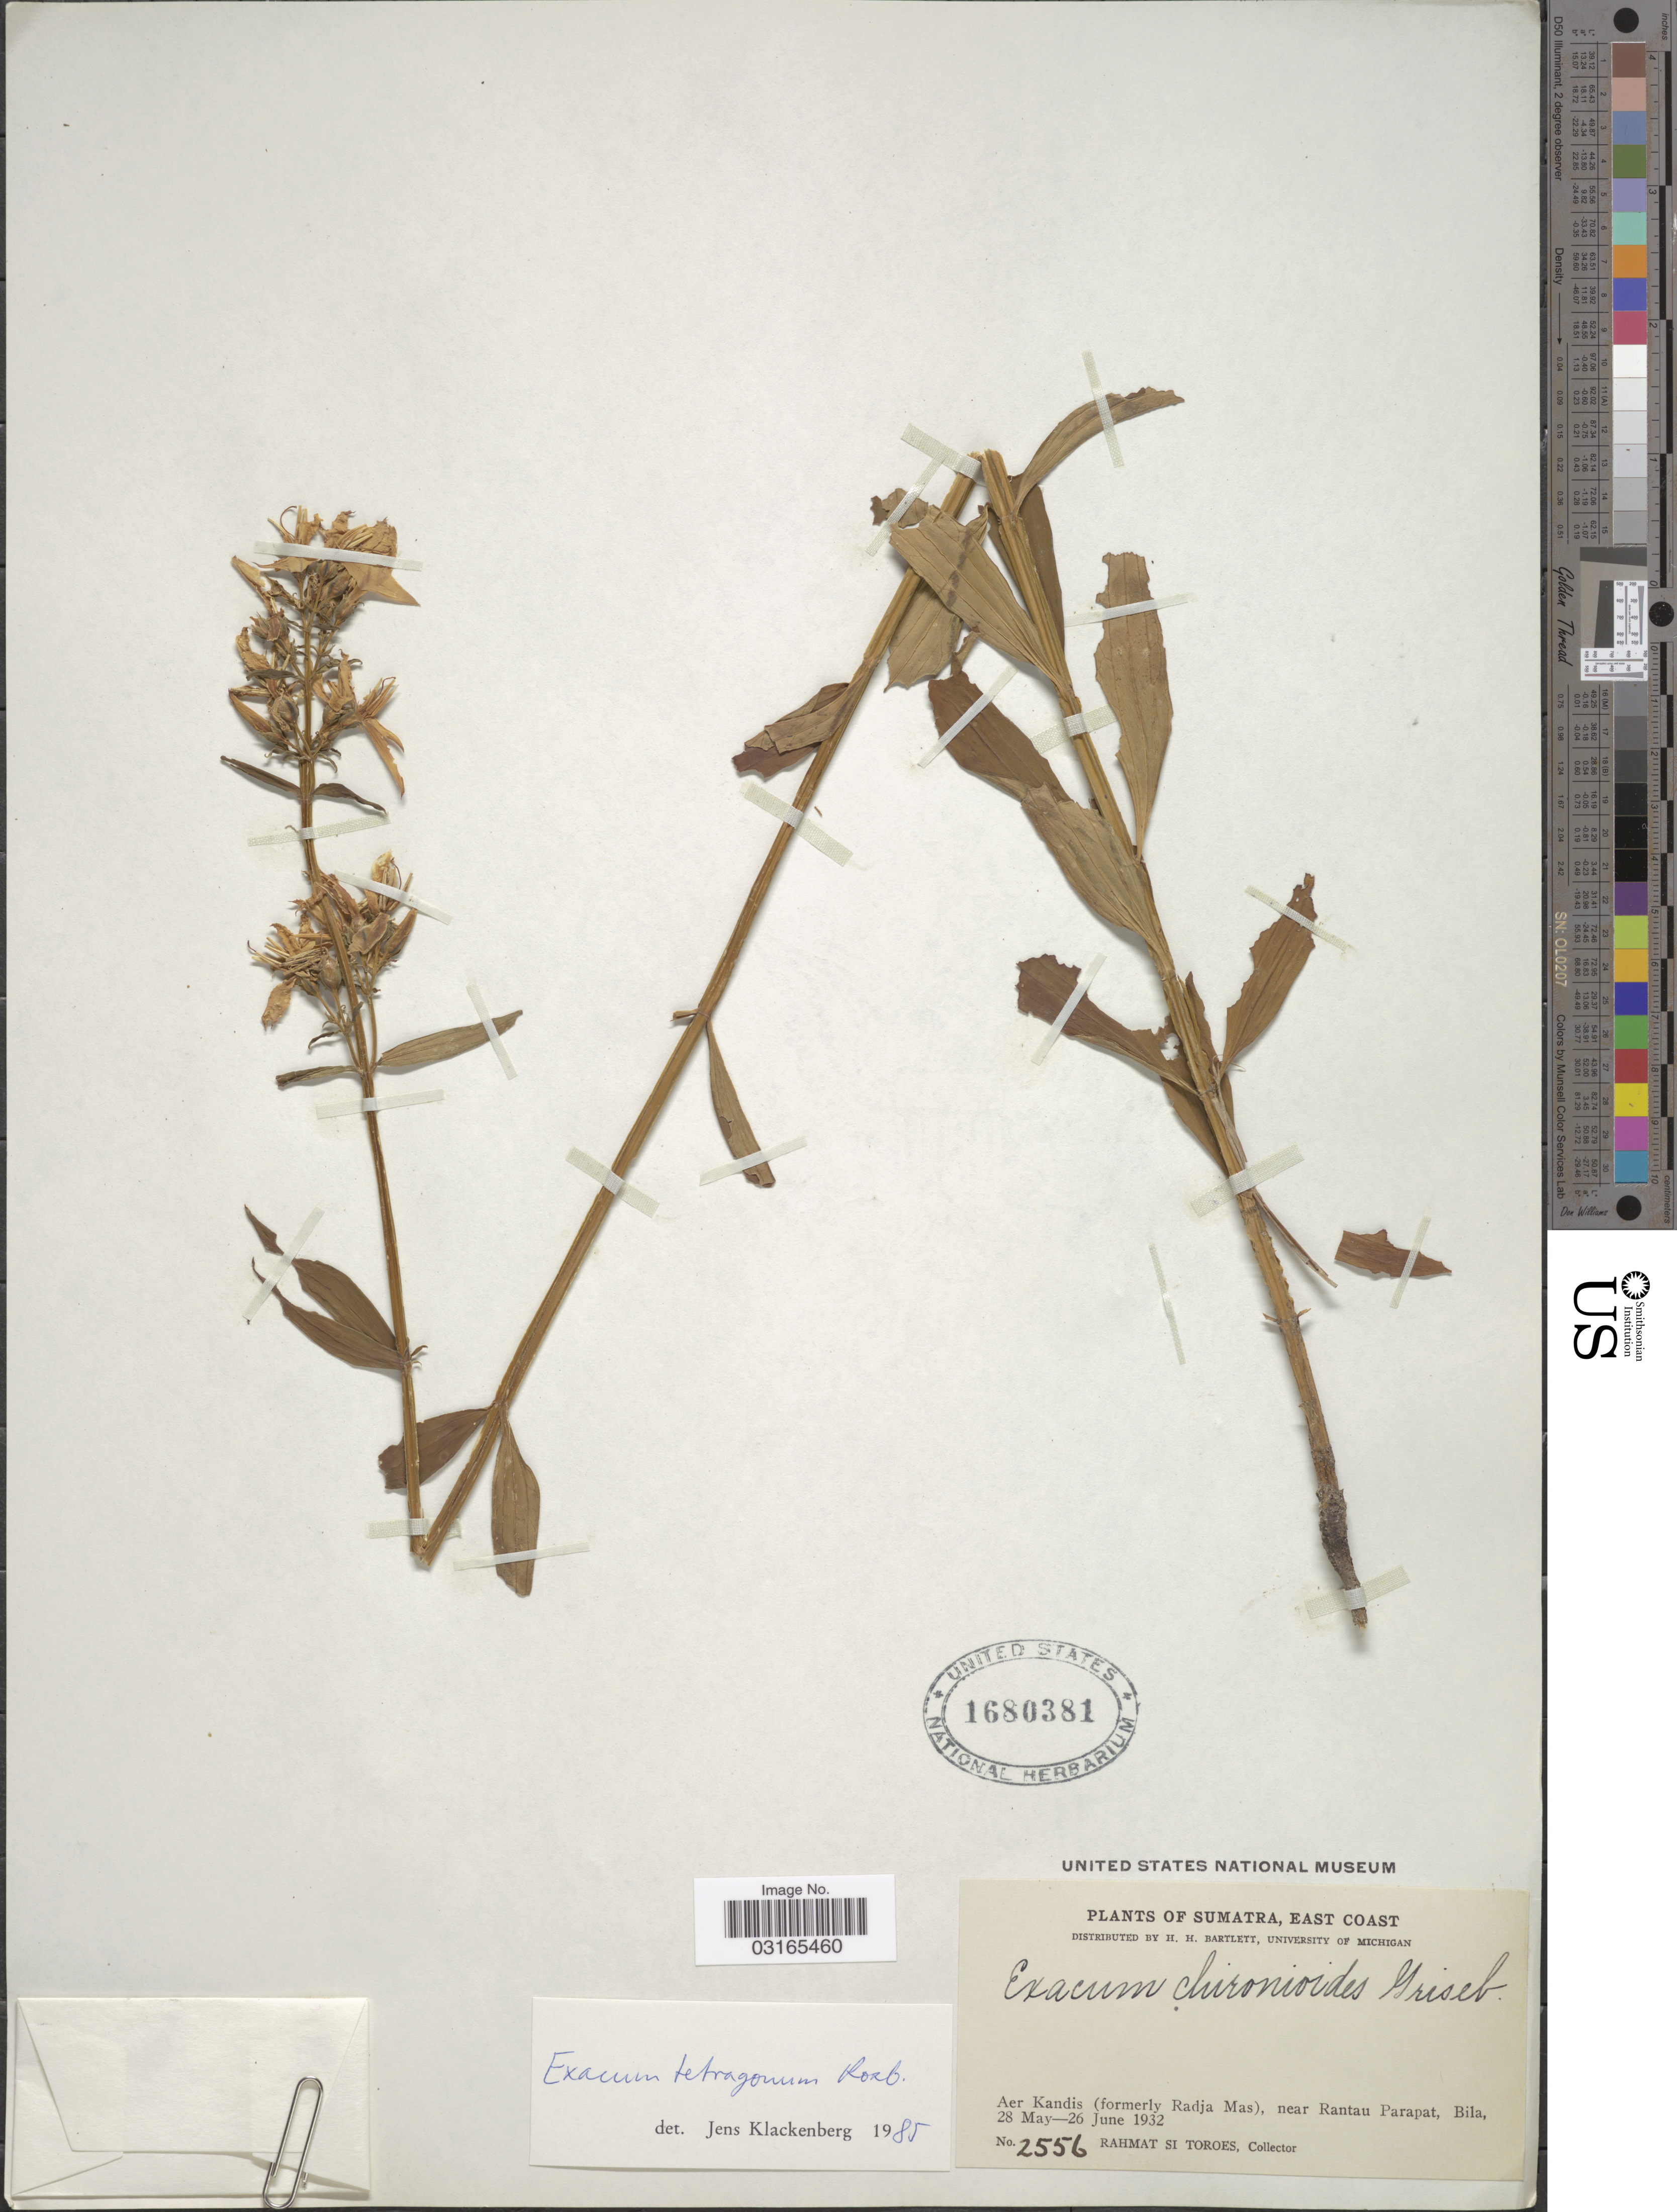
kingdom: Plantae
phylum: Tracheophyta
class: Magnoliopsida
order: Gentianales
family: Gentianaceae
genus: Exacum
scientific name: Exacum tetragonum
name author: Roxb.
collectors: Rahmat Si Boeea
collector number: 2556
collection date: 1932-05-28/1932-06-26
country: Indonesia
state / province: Sumatra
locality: East Coast. Aer Kandis (formerly Radja Mas), near Rantau Parapat, Bila.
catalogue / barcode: US 1680381